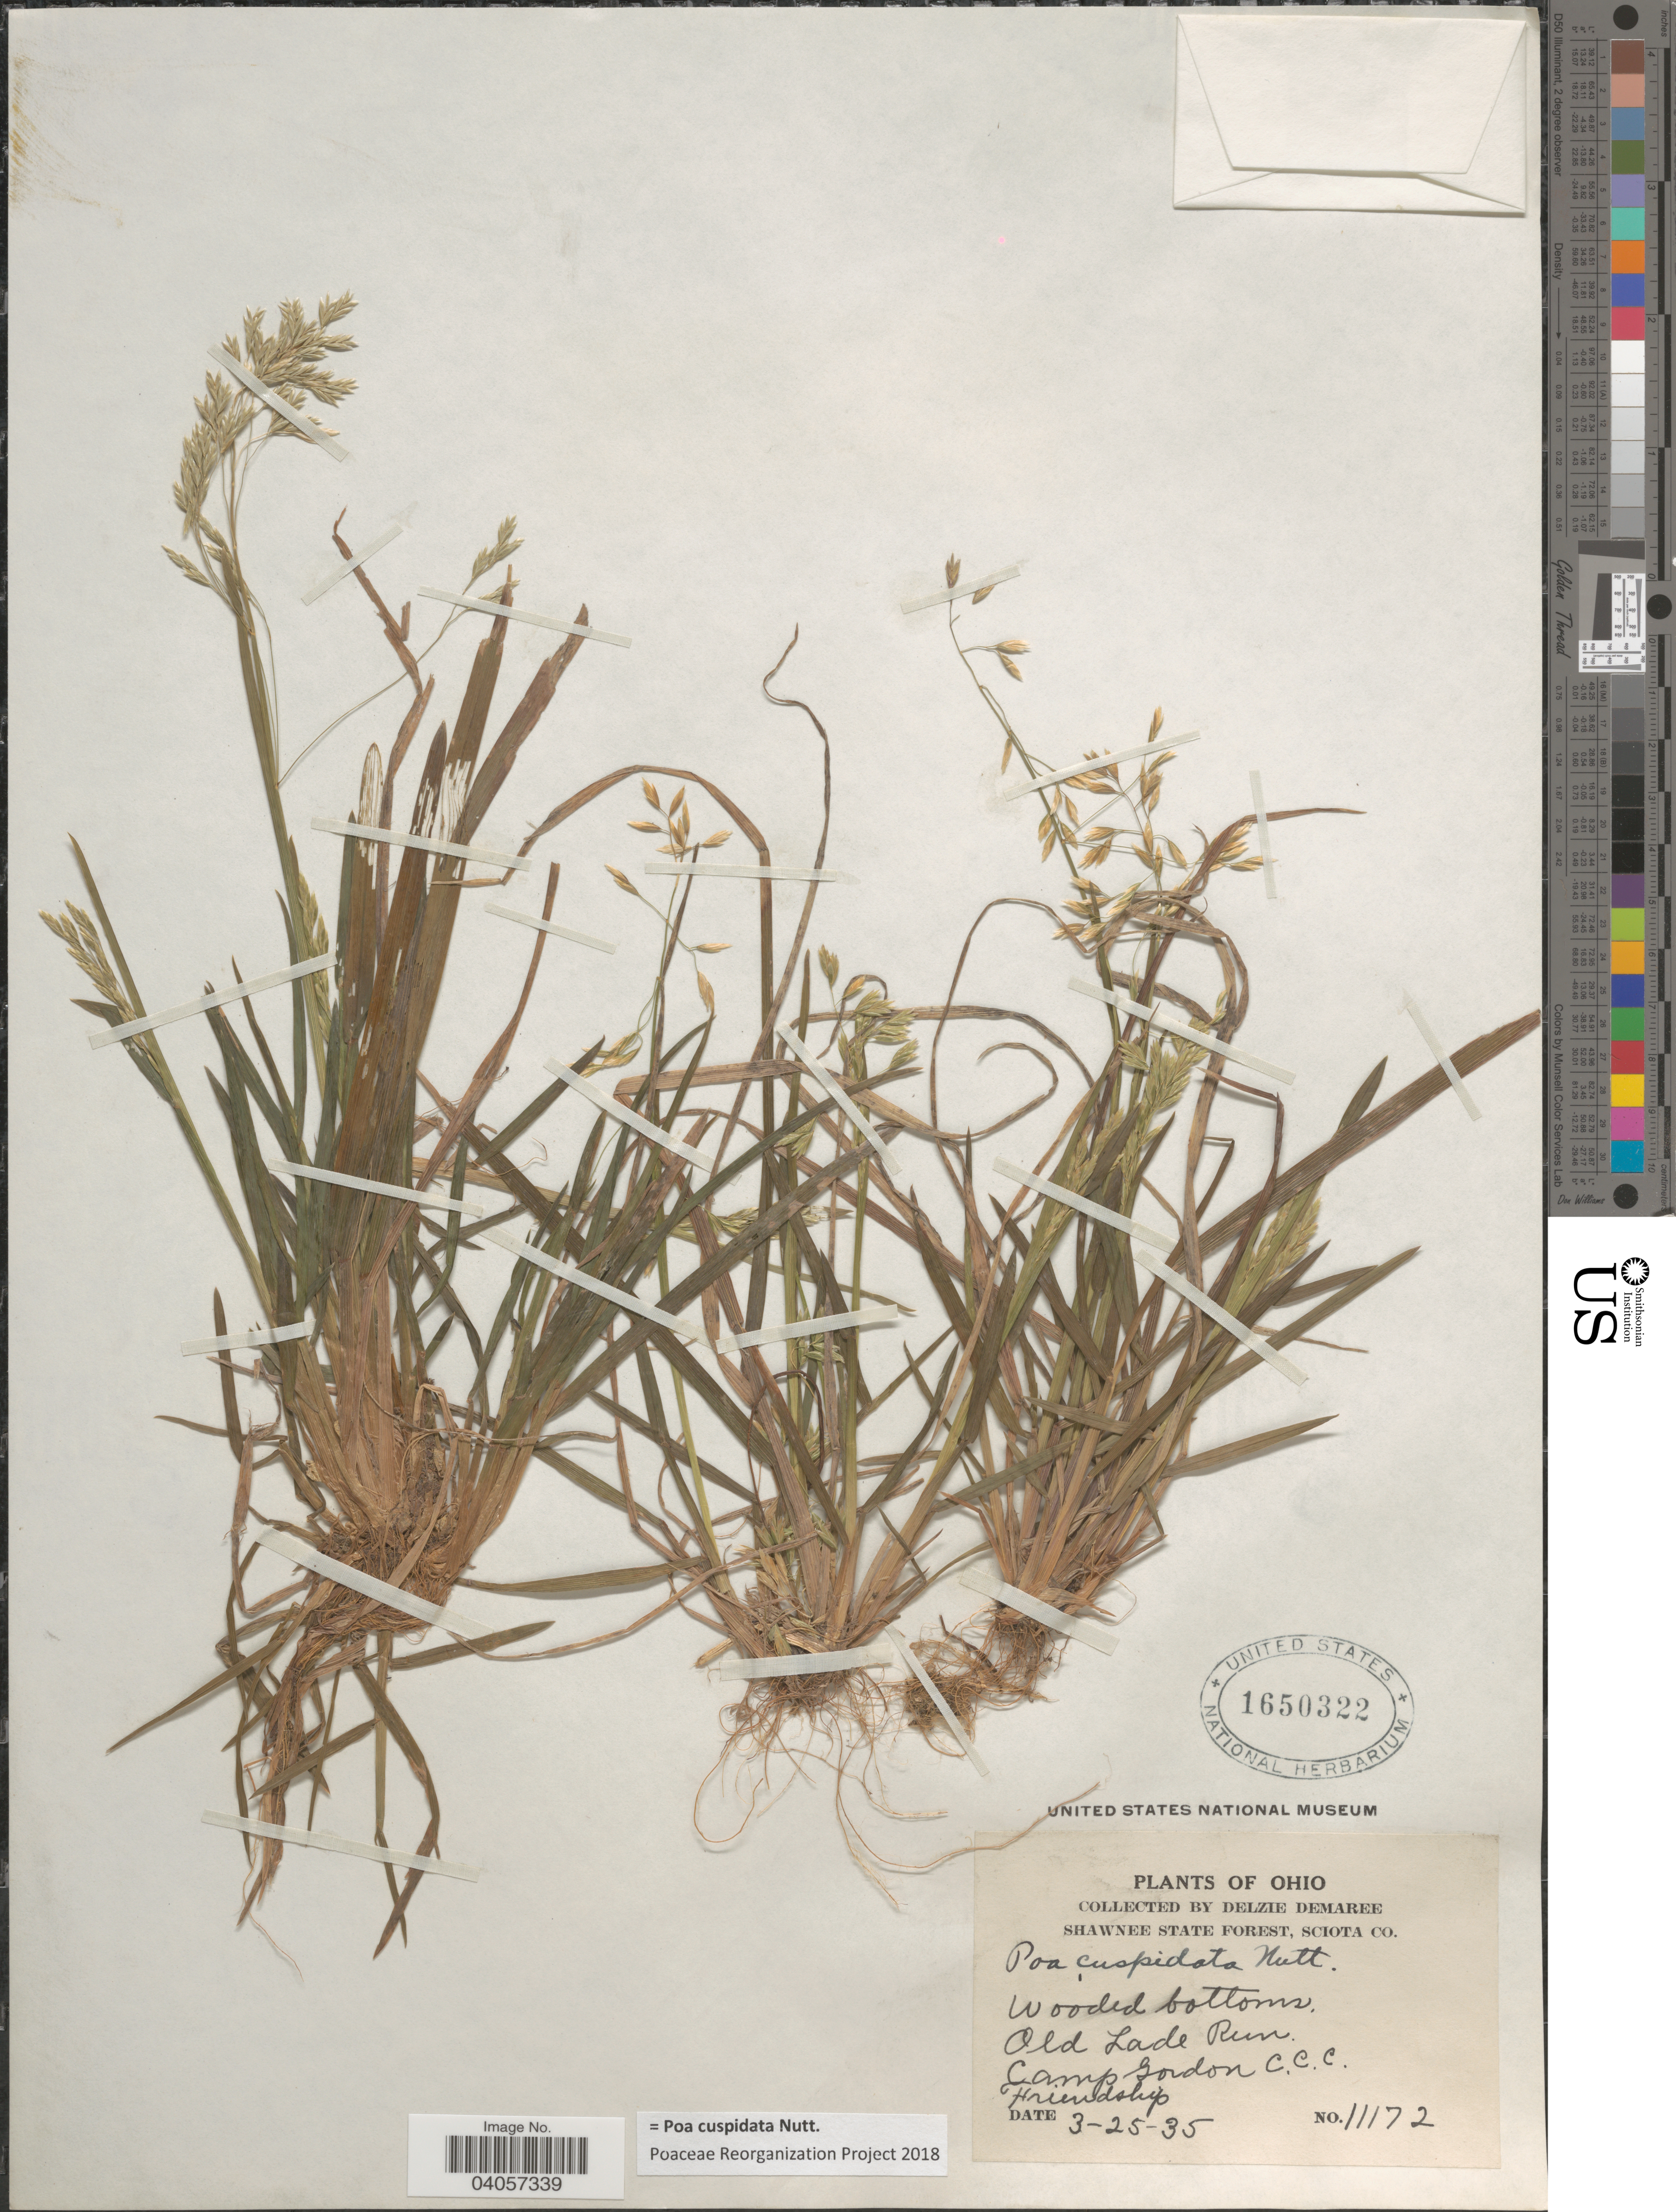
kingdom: Plantae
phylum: Tracheophyta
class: Liliopsida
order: Poales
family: Poaceae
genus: Poa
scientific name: Poa cuspidata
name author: Nutt.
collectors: D. Demaree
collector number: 11172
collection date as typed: Transcribed d/m/y: 25/3/35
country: United States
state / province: Ohio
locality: Shawnee State Forest, Sciota Co. Old Lade Run. Camp Gordon C.C.C. Friendship.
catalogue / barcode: US 1650322